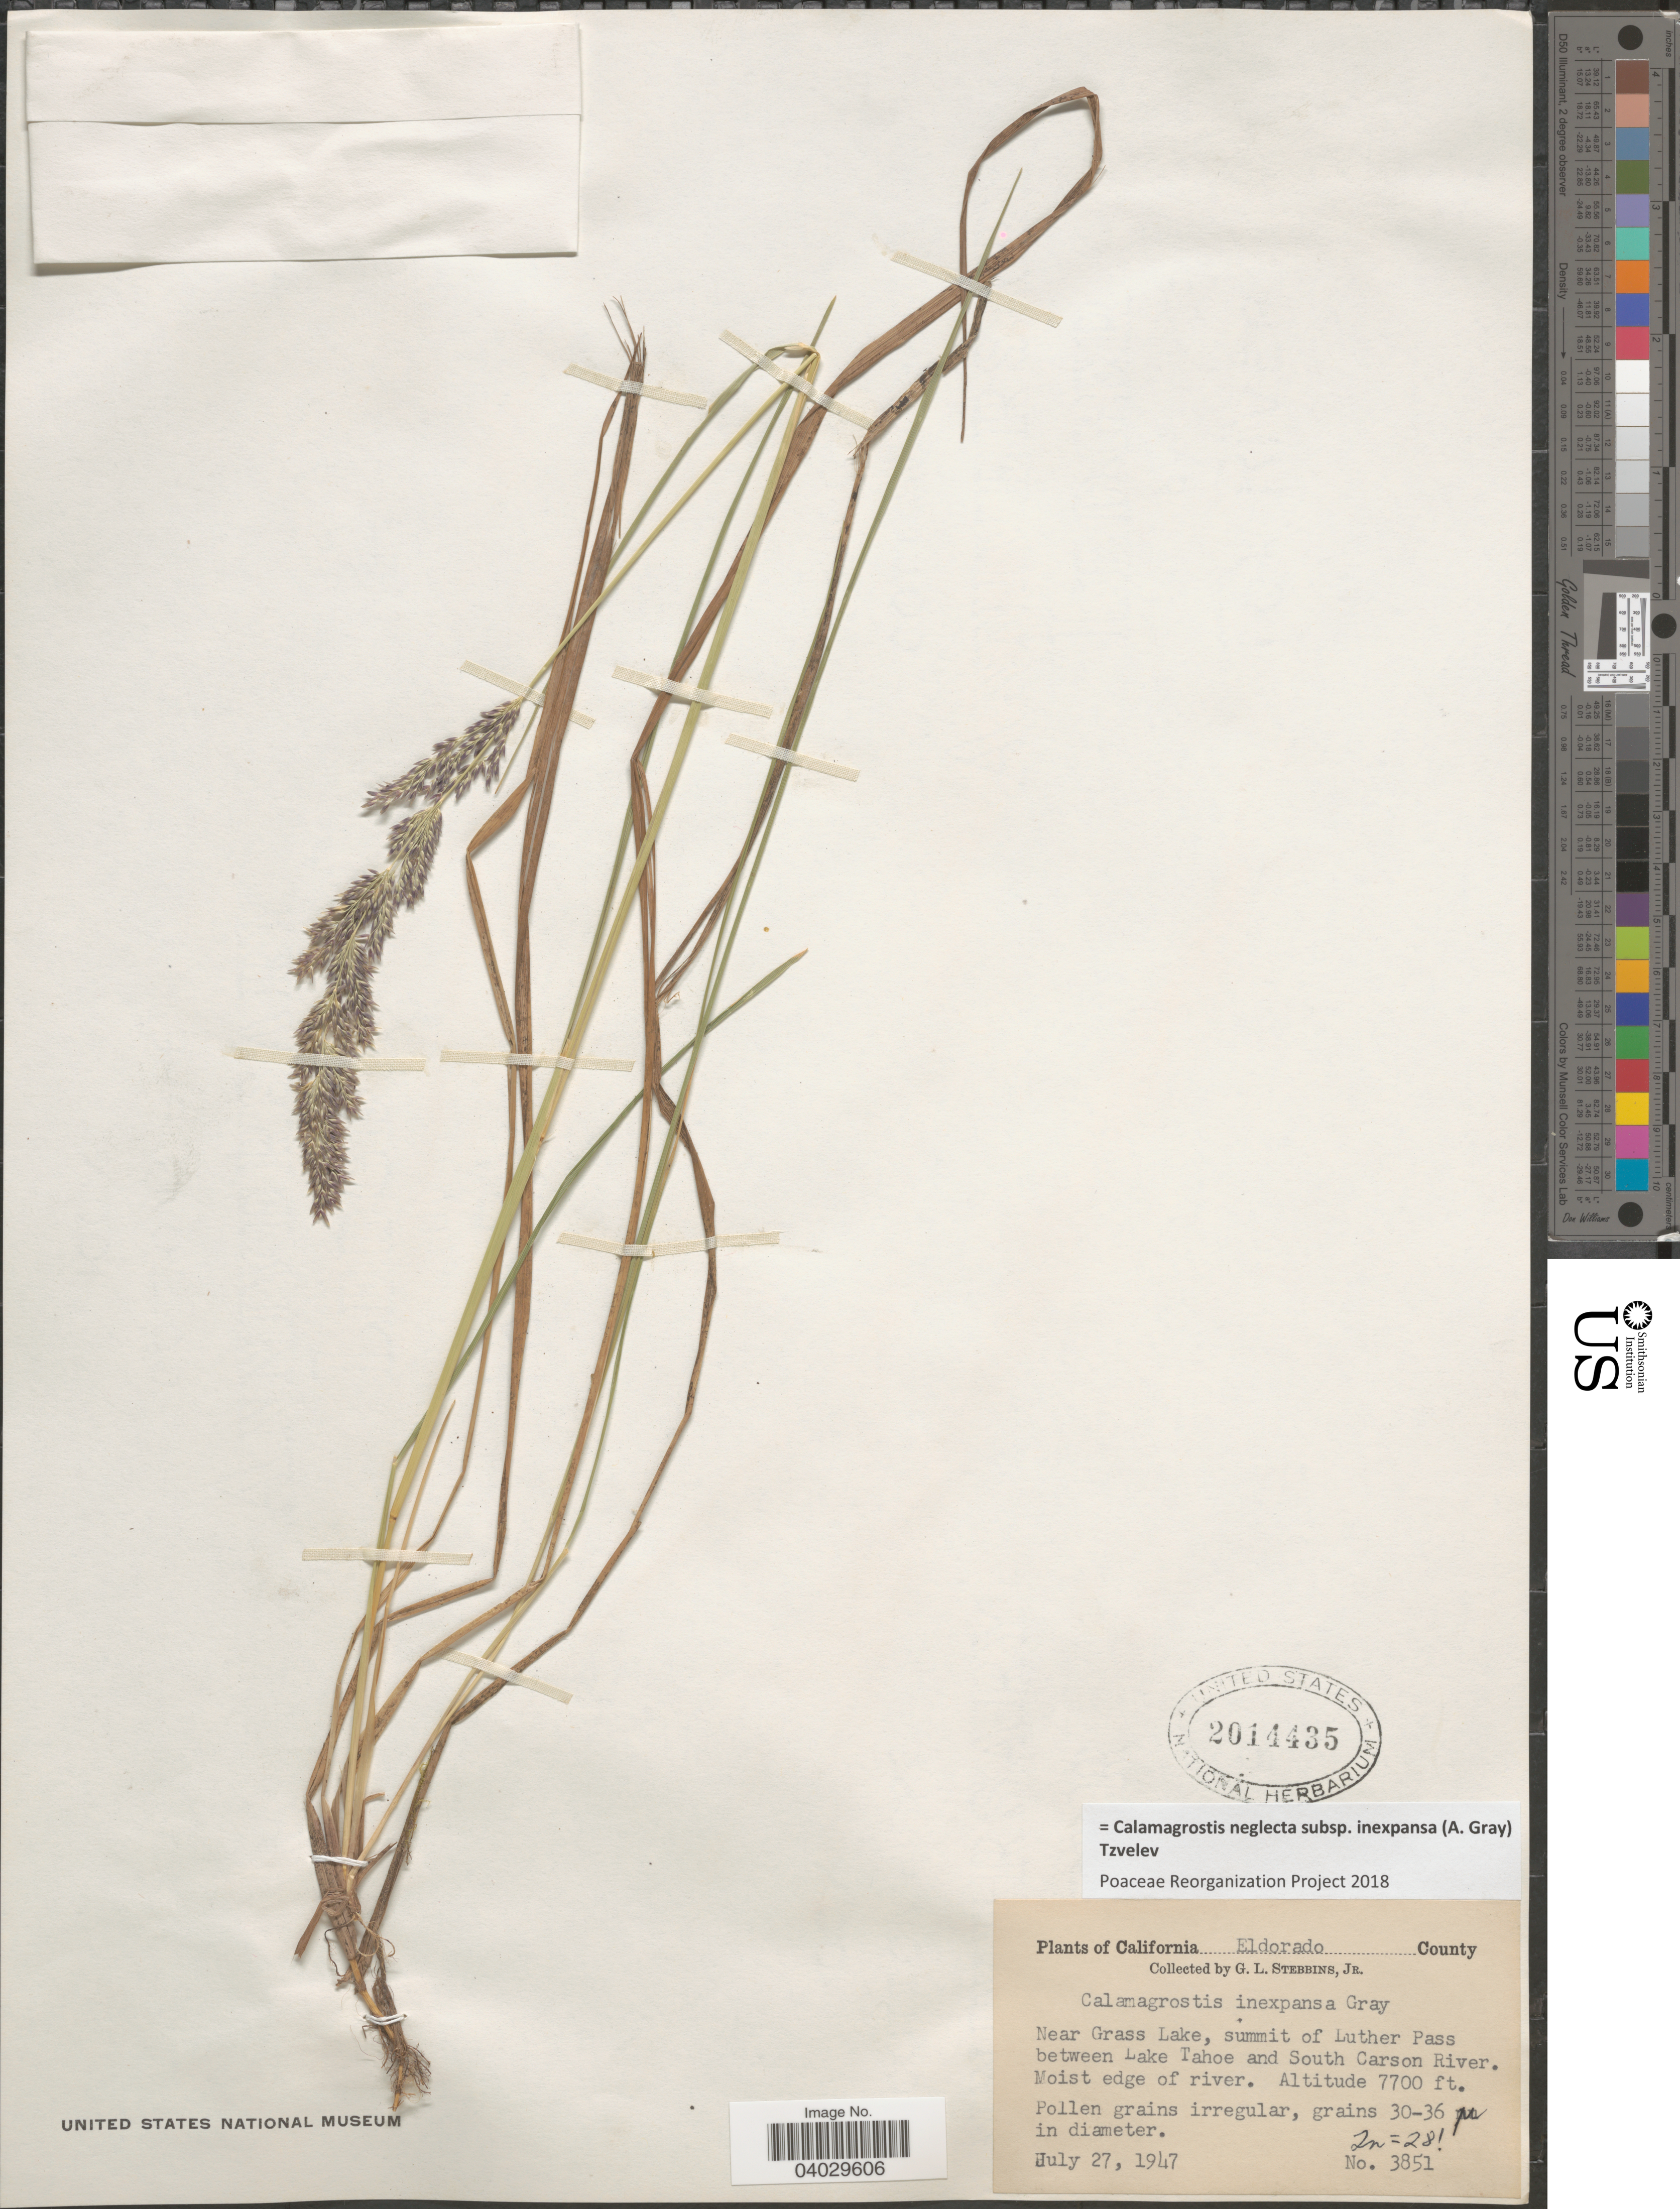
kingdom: Plantae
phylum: Tracheophyta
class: Liliopsida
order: Poales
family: Poaceae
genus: Calamagrostis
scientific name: Calamagrostis neglecta subsp. inexpansa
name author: (A. Gray) Tzvelev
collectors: G. L. Stebbins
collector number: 3851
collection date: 1947-07-27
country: United States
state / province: California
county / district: El Dorado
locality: Eldorado County. Near Grass Lake, summit of Luther Pass between Lake Tahoe and South Carson River.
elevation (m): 2347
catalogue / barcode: US 2014435